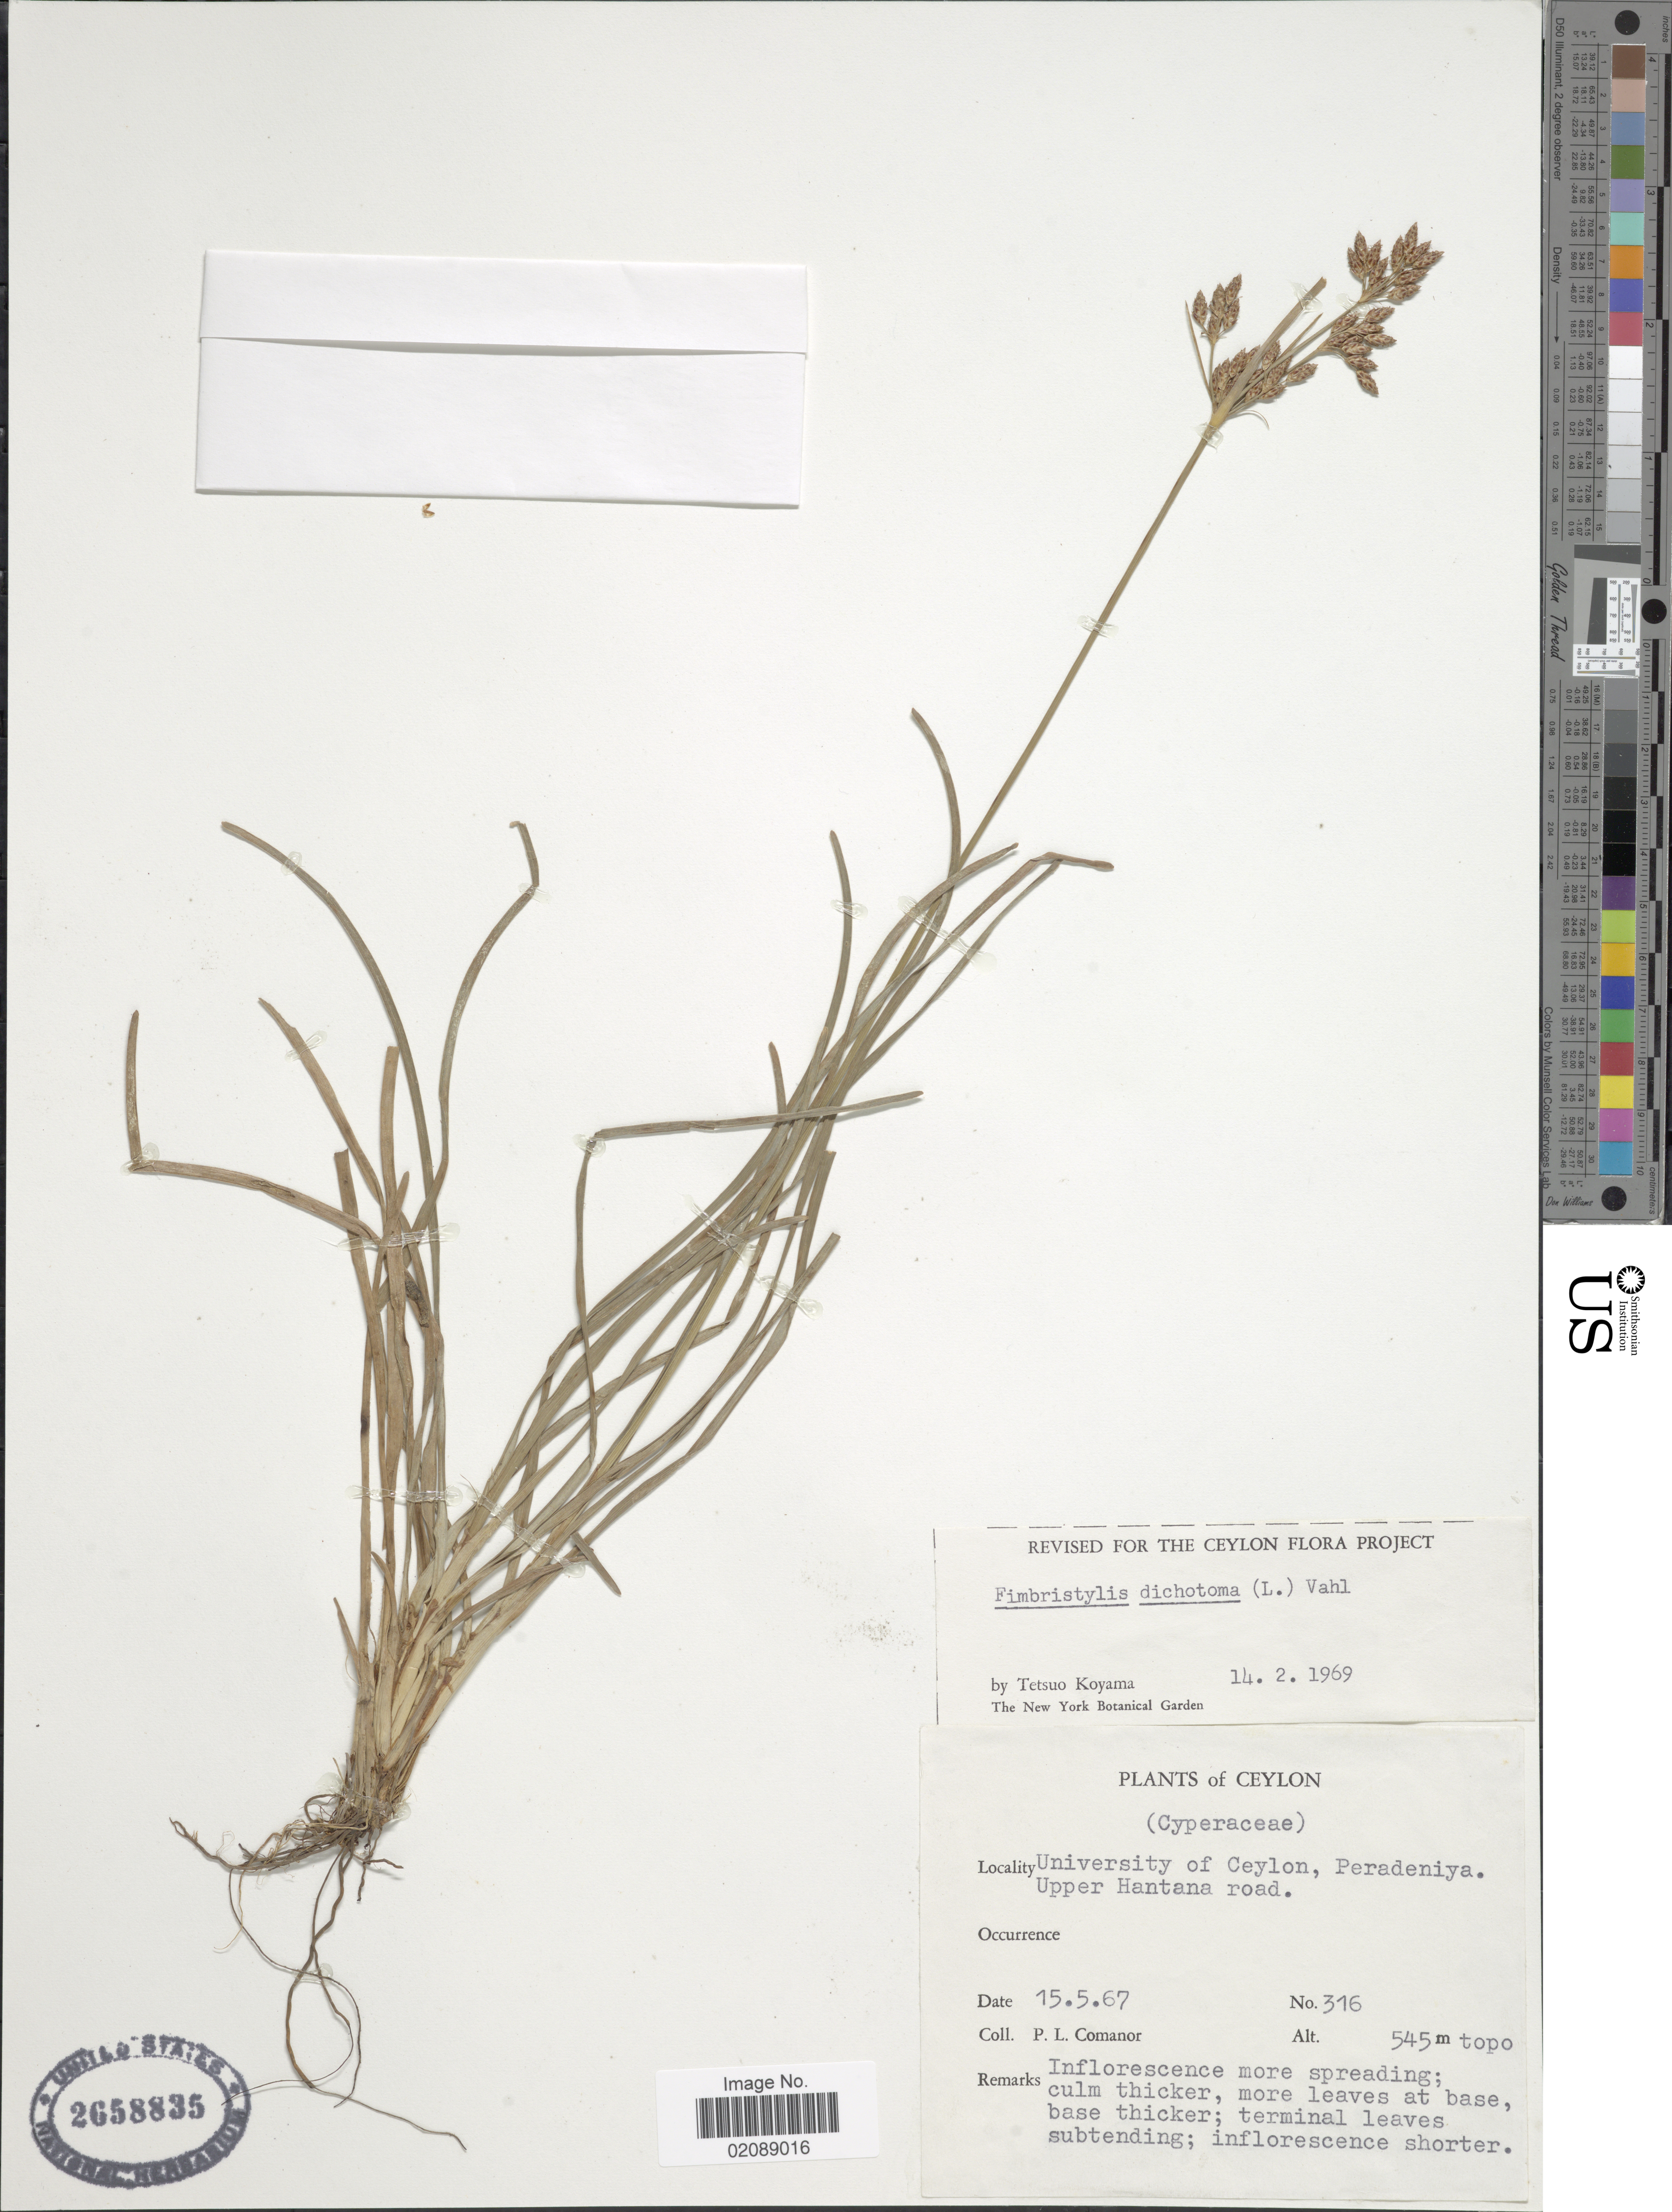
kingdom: Plantae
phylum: Tracheophyta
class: Liliopsida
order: Poales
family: Cyperaceae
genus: Fimbristylis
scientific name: Fimbristylis dichotoma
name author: (L.) Vahl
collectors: P. Comanor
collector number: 316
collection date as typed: Transcribed d/m/y: 15/5/67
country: Sri Lanka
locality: Ceylon, University of Ceylon, Peradeniya. Upper Hantana road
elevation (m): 545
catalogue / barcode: US 2658835